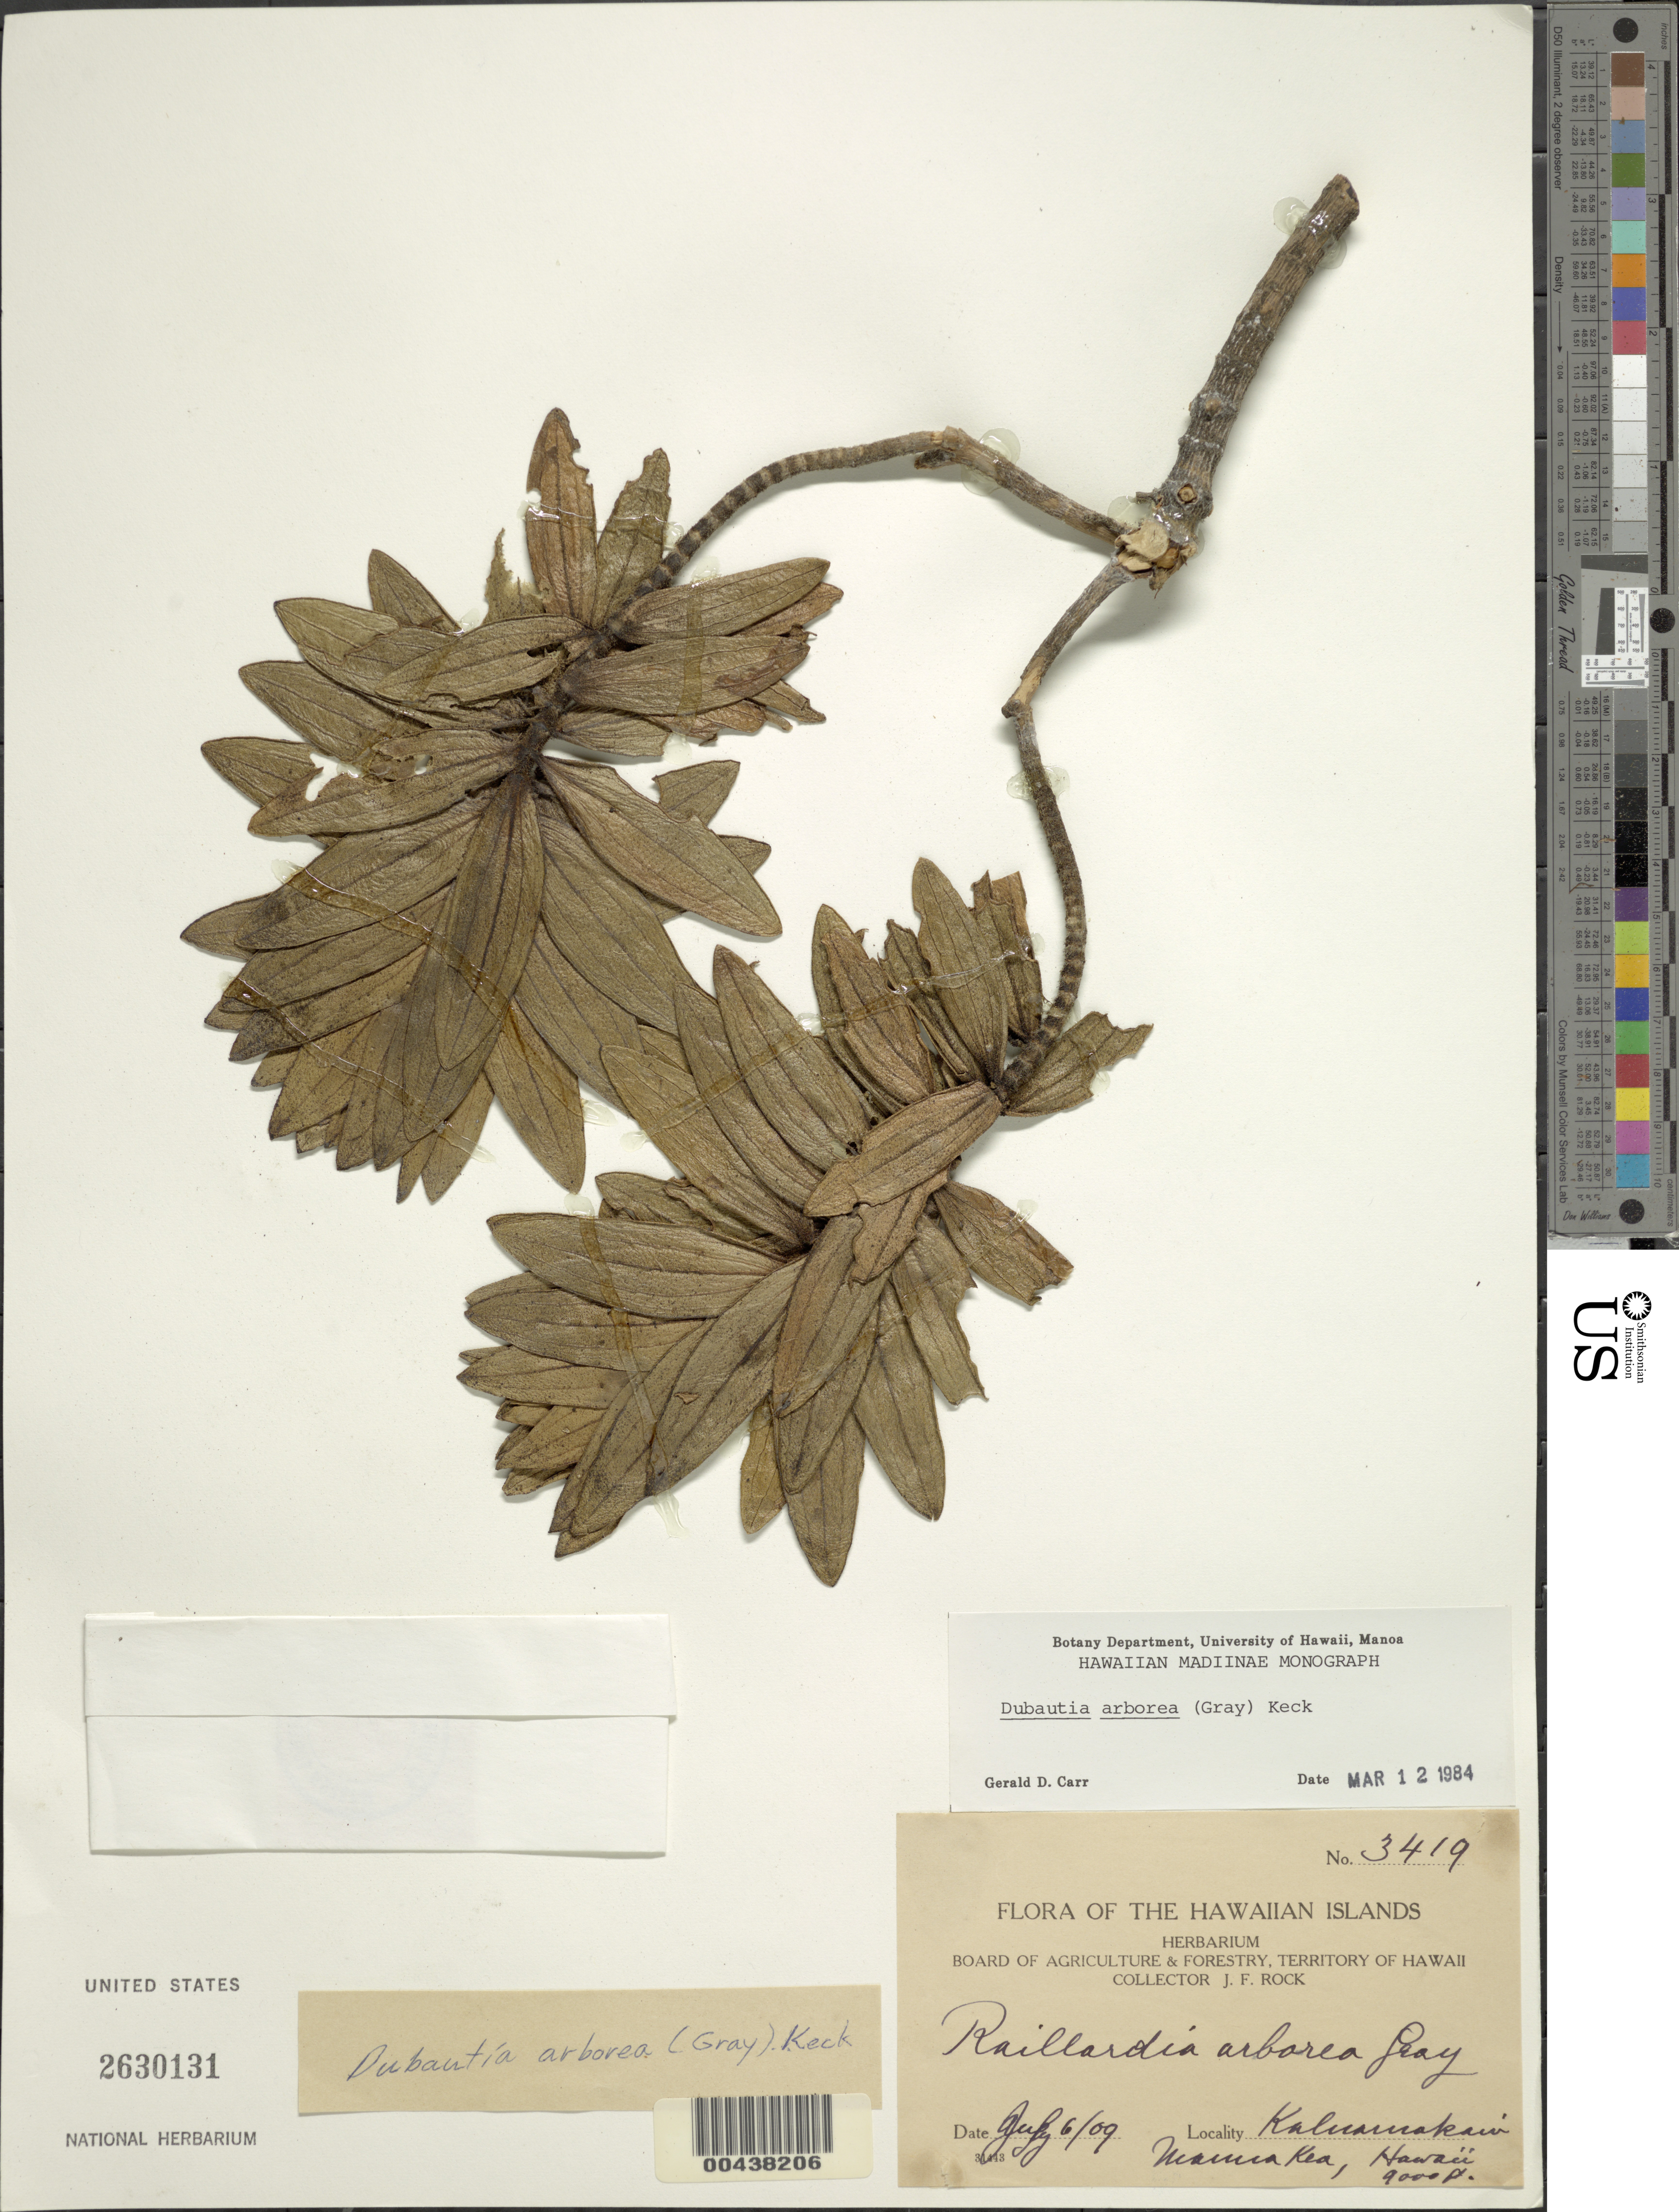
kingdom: Plantae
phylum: Tracheophyta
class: Magnoliopsida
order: Asterales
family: Asteraceae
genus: Dubautia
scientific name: Dubautia arborea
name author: (A. Gray) D.D. Keck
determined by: Carr, G. D.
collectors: J. F. Rock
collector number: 3419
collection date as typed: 6 Jul 1909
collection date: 1909-07-06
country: United States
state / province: Hawaii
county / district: Hawaii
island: Hawaii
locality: Kaluamakani, Mauna Kea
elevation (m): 2743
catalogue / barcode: US 2630131